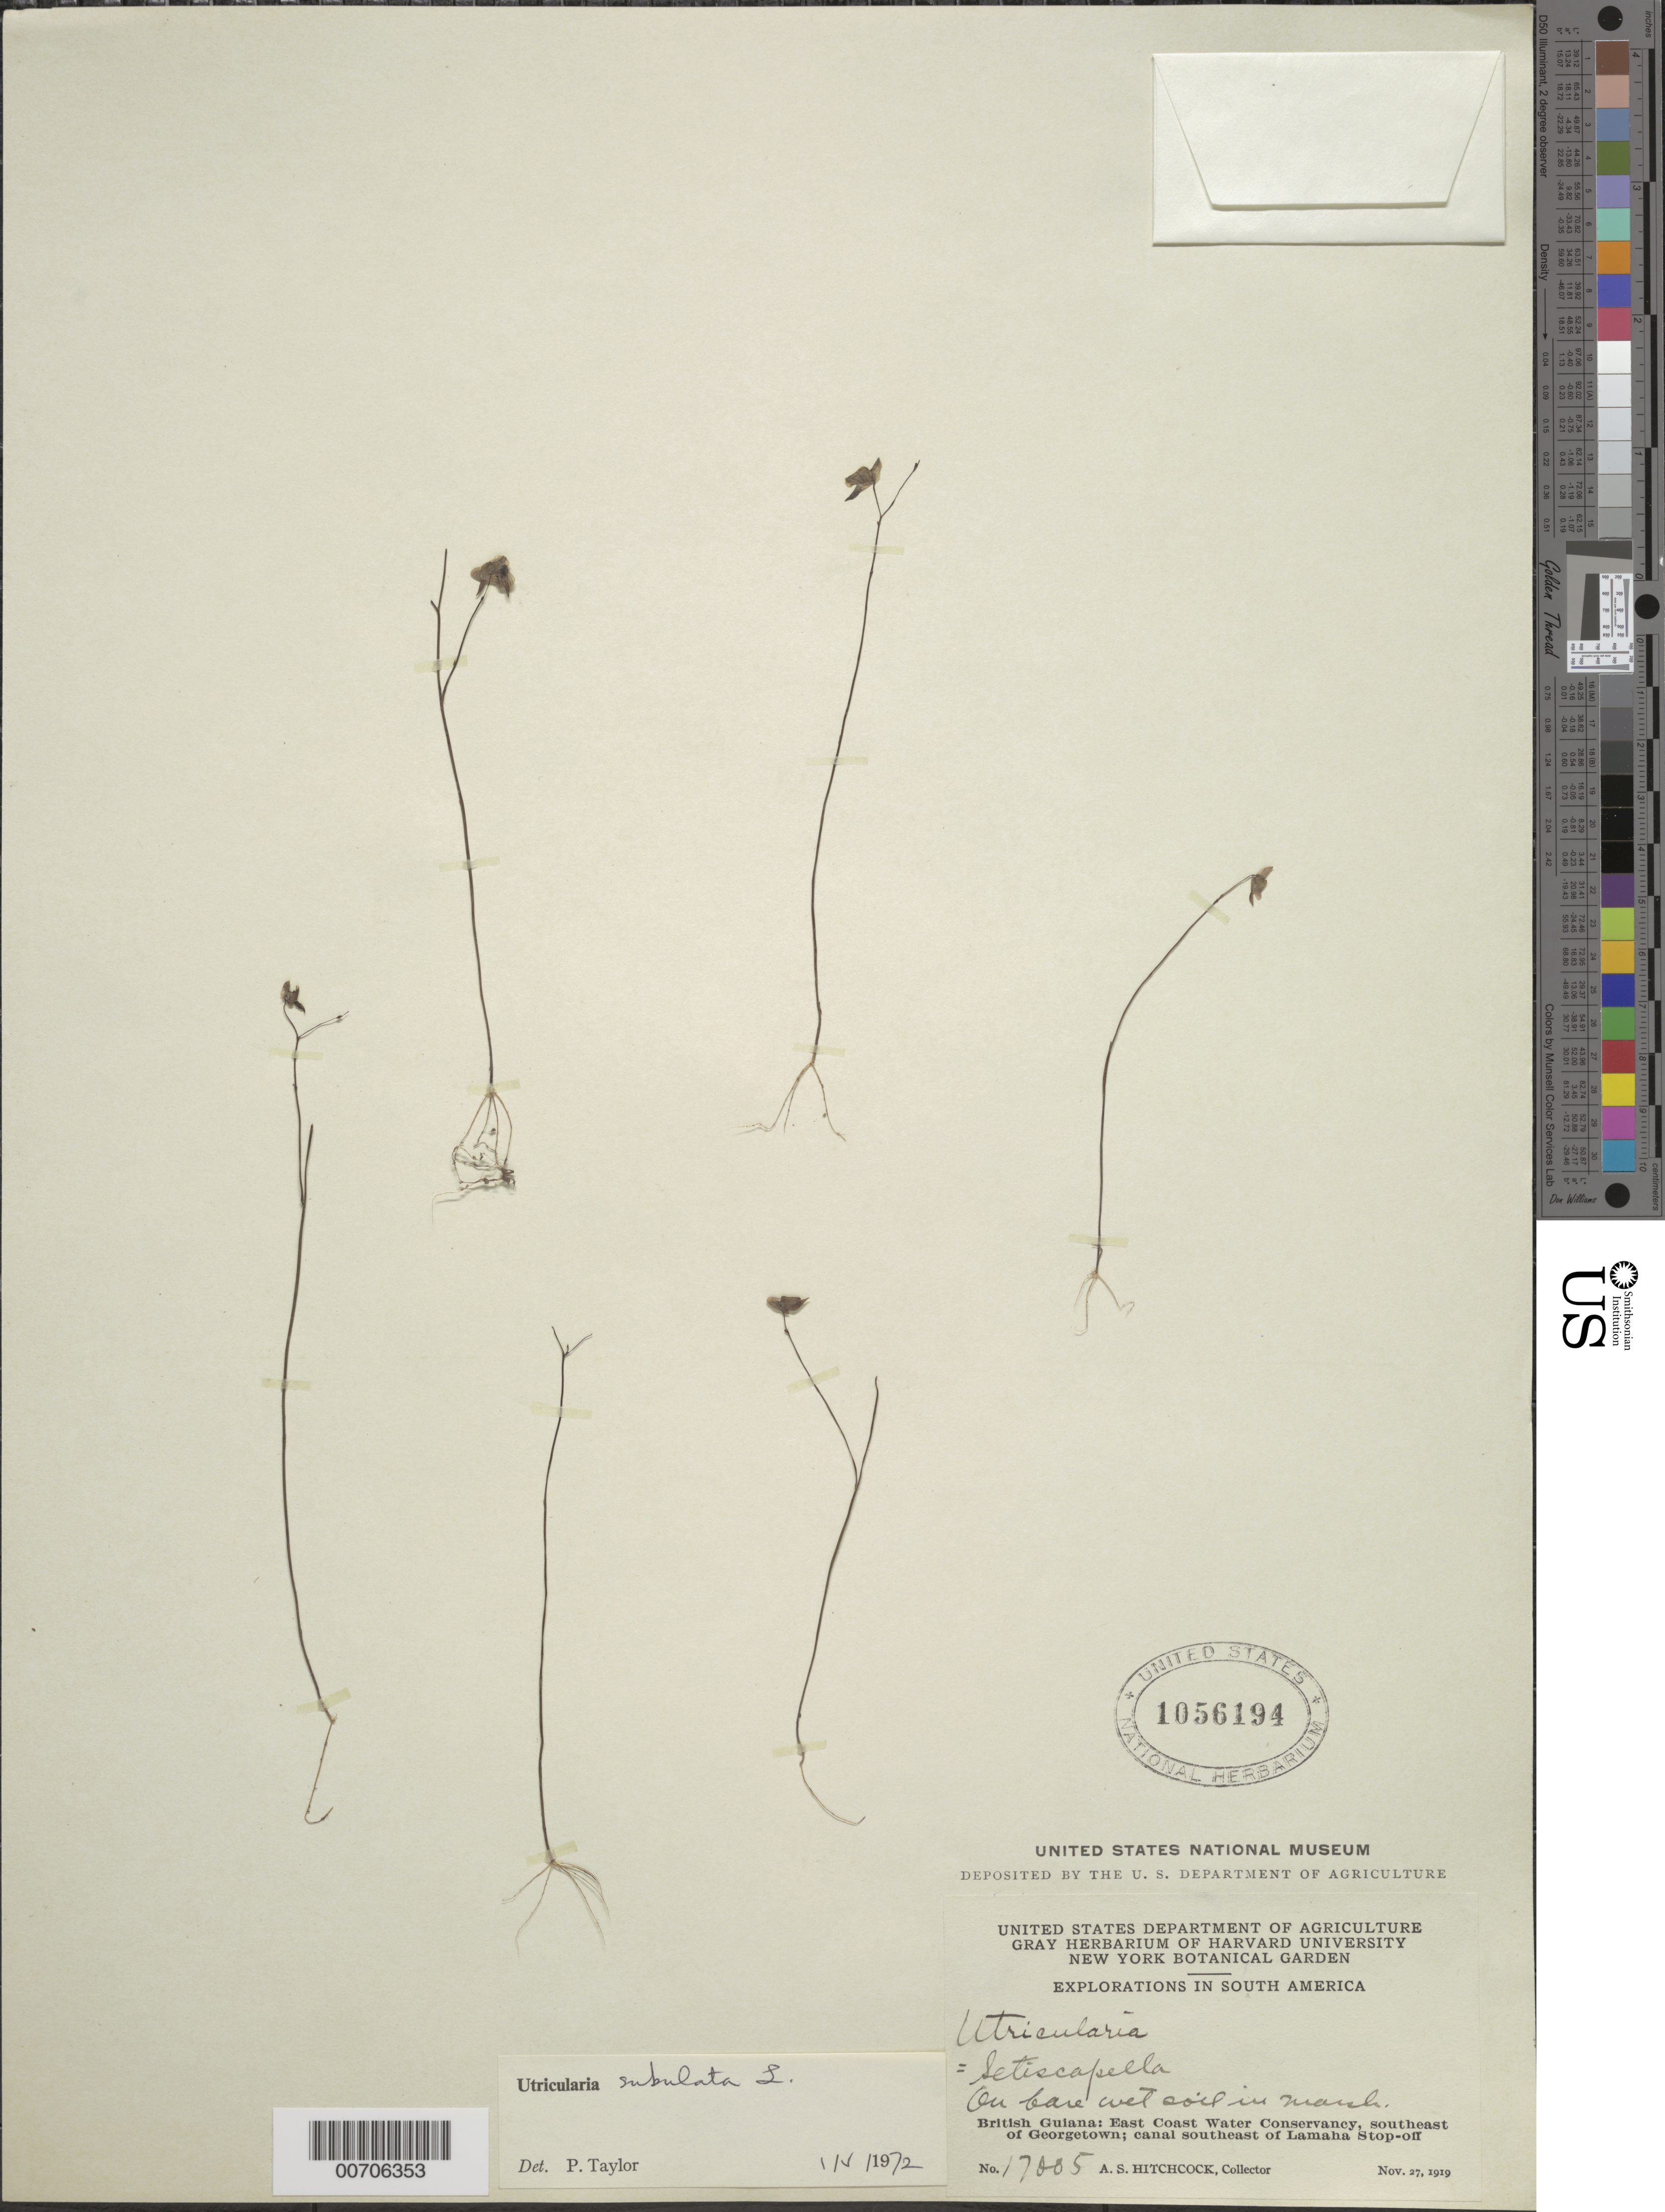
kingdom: Plantae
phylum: Tracheophyta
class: Magnoliopsida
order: Lamiales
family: Lentibulariaceae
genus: Utricularia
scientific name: Utricularia subulata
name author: L.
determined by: Taylor, P.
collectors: A. S. Hitchcock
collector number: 17005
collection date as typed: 27-Nov-19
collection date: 1919-11-27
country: Guyana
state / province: Demerara-Mahaica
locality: Georgetown, SE of, East Coast Water Conservancy, Lamaha Stop-Off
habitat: Bare wet soil in marsh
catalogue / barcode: US 1056194